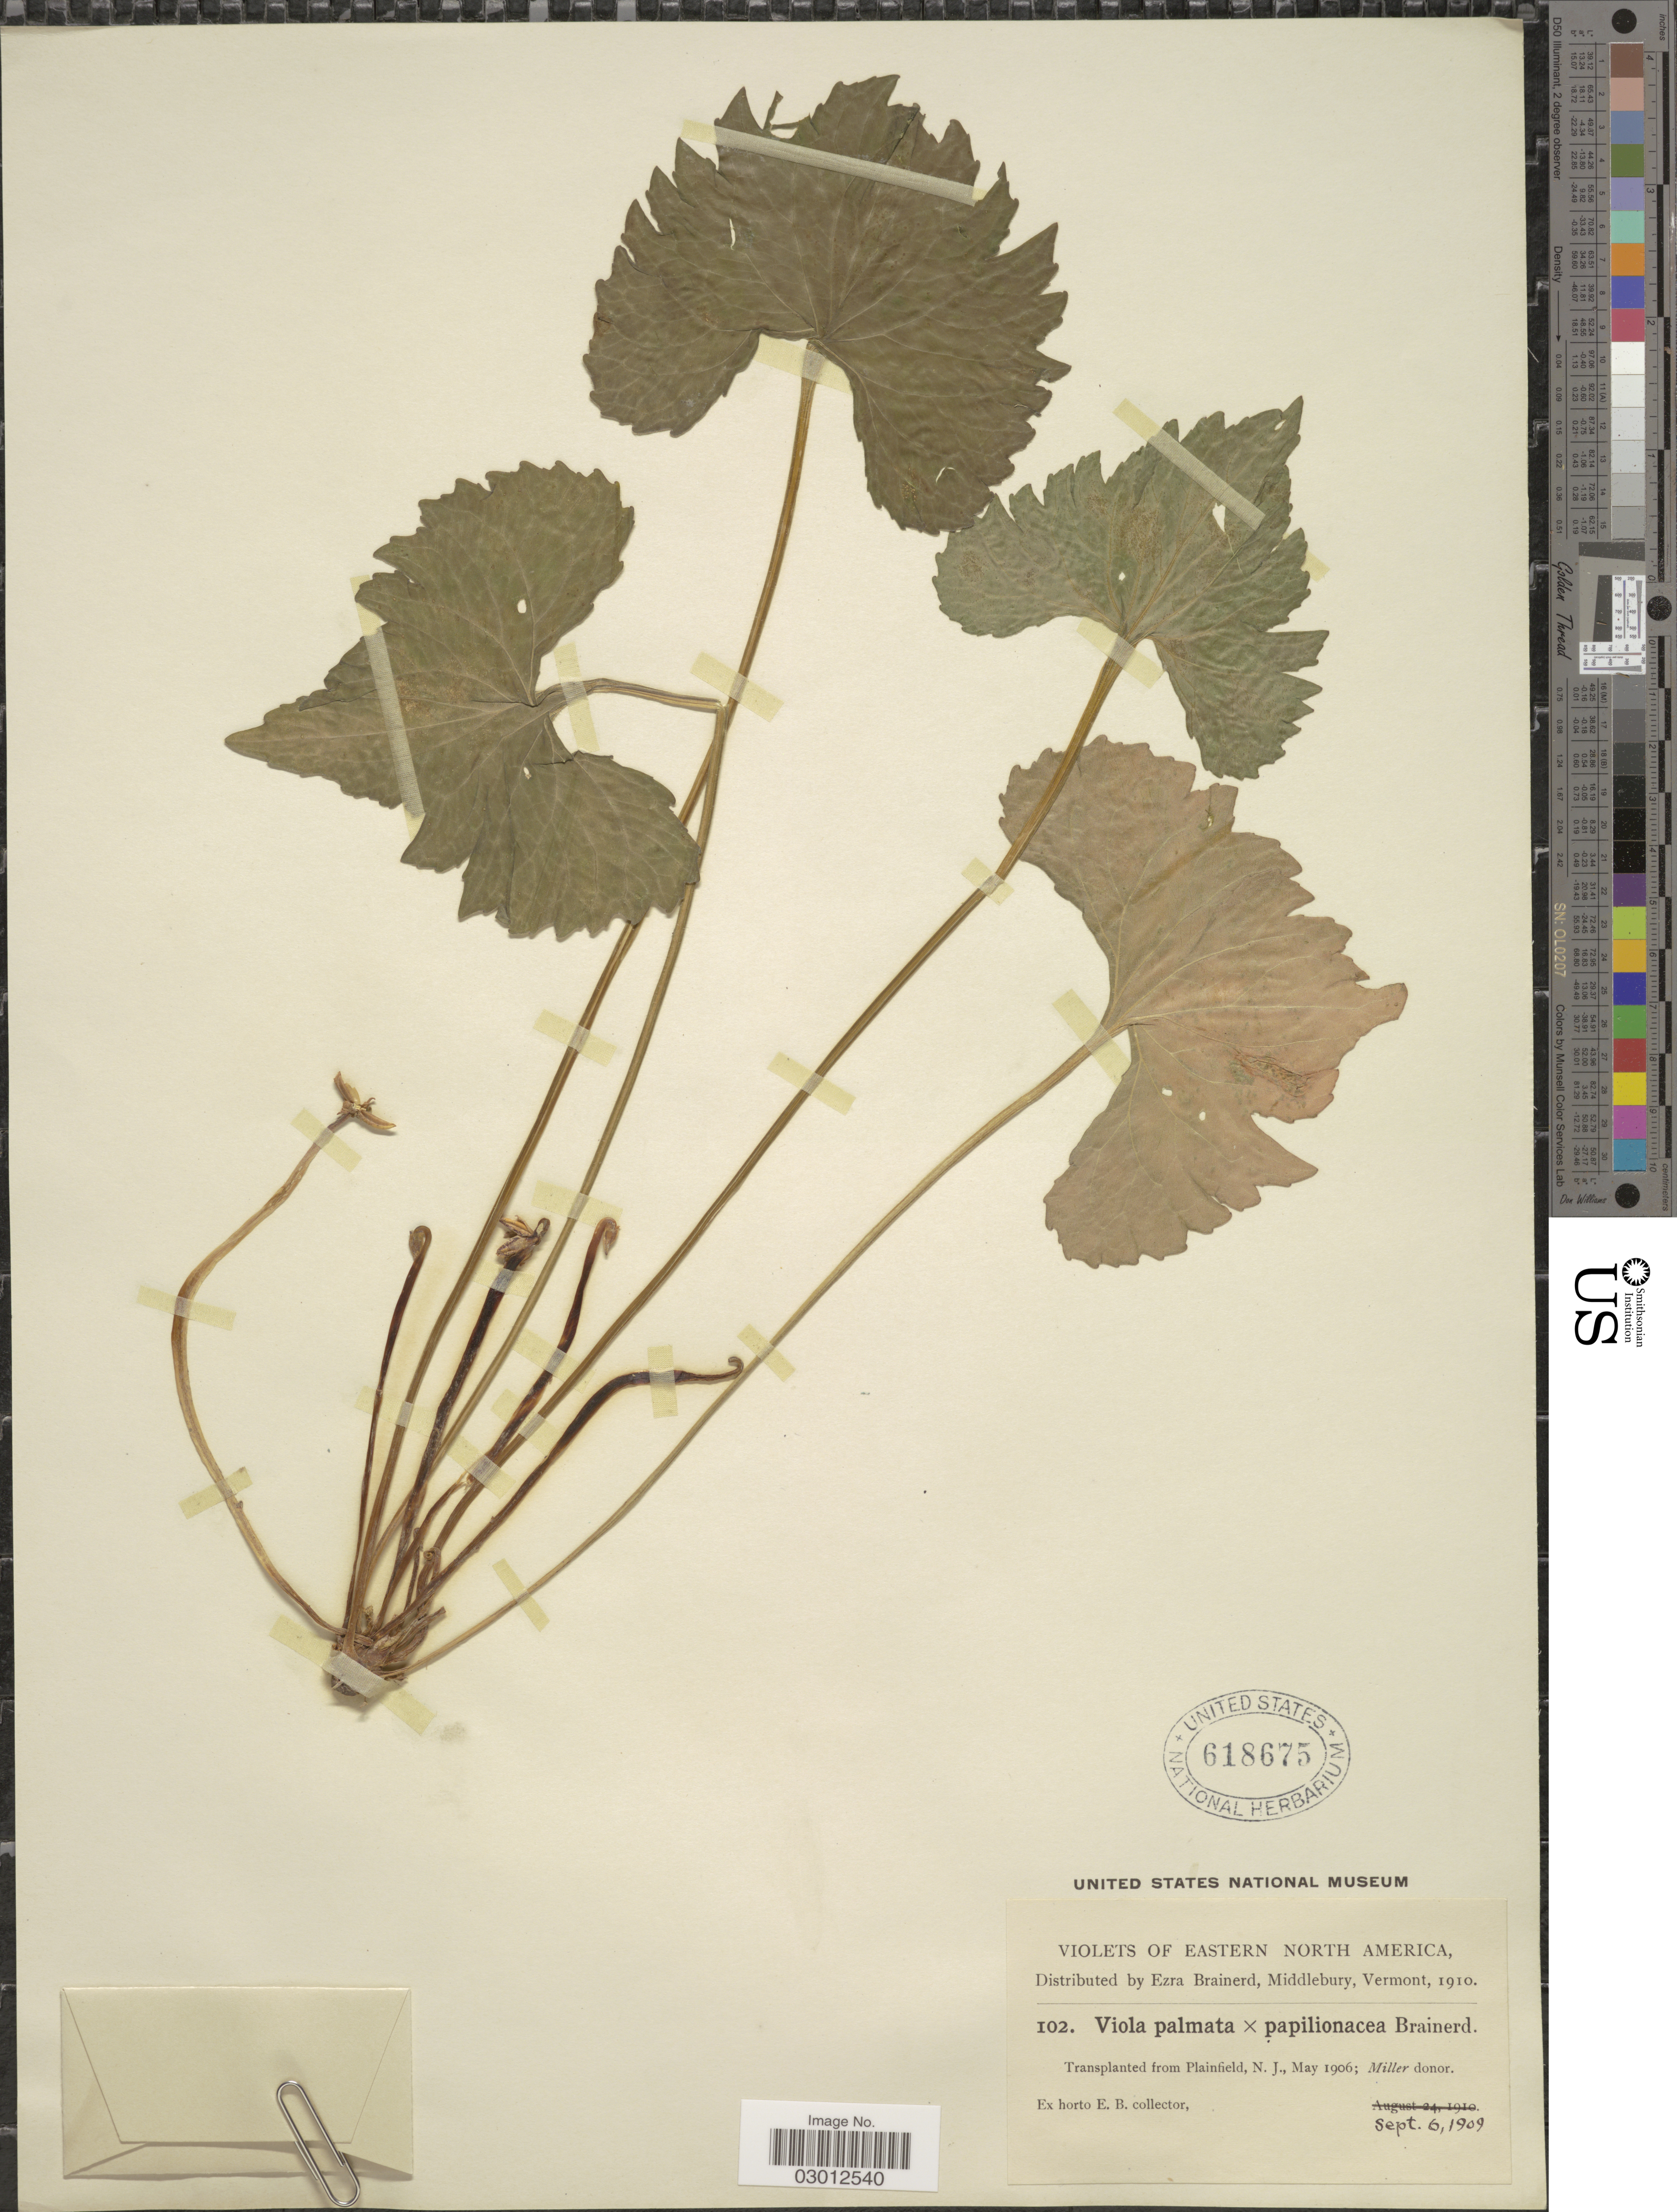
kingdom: Plantae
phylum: Tracheophyta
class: Magnoliopsida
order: Malpighiales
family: Violaceae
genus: Viola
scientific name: Viola palmata x V. papilionacea Pursh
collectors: ex herb. Ezra Brainerd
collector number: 102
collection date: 1909-09-06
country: United States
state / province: New Jersey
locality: Eastern North America. Transplanted from Plainfield, N. J.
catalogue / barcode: US 618675